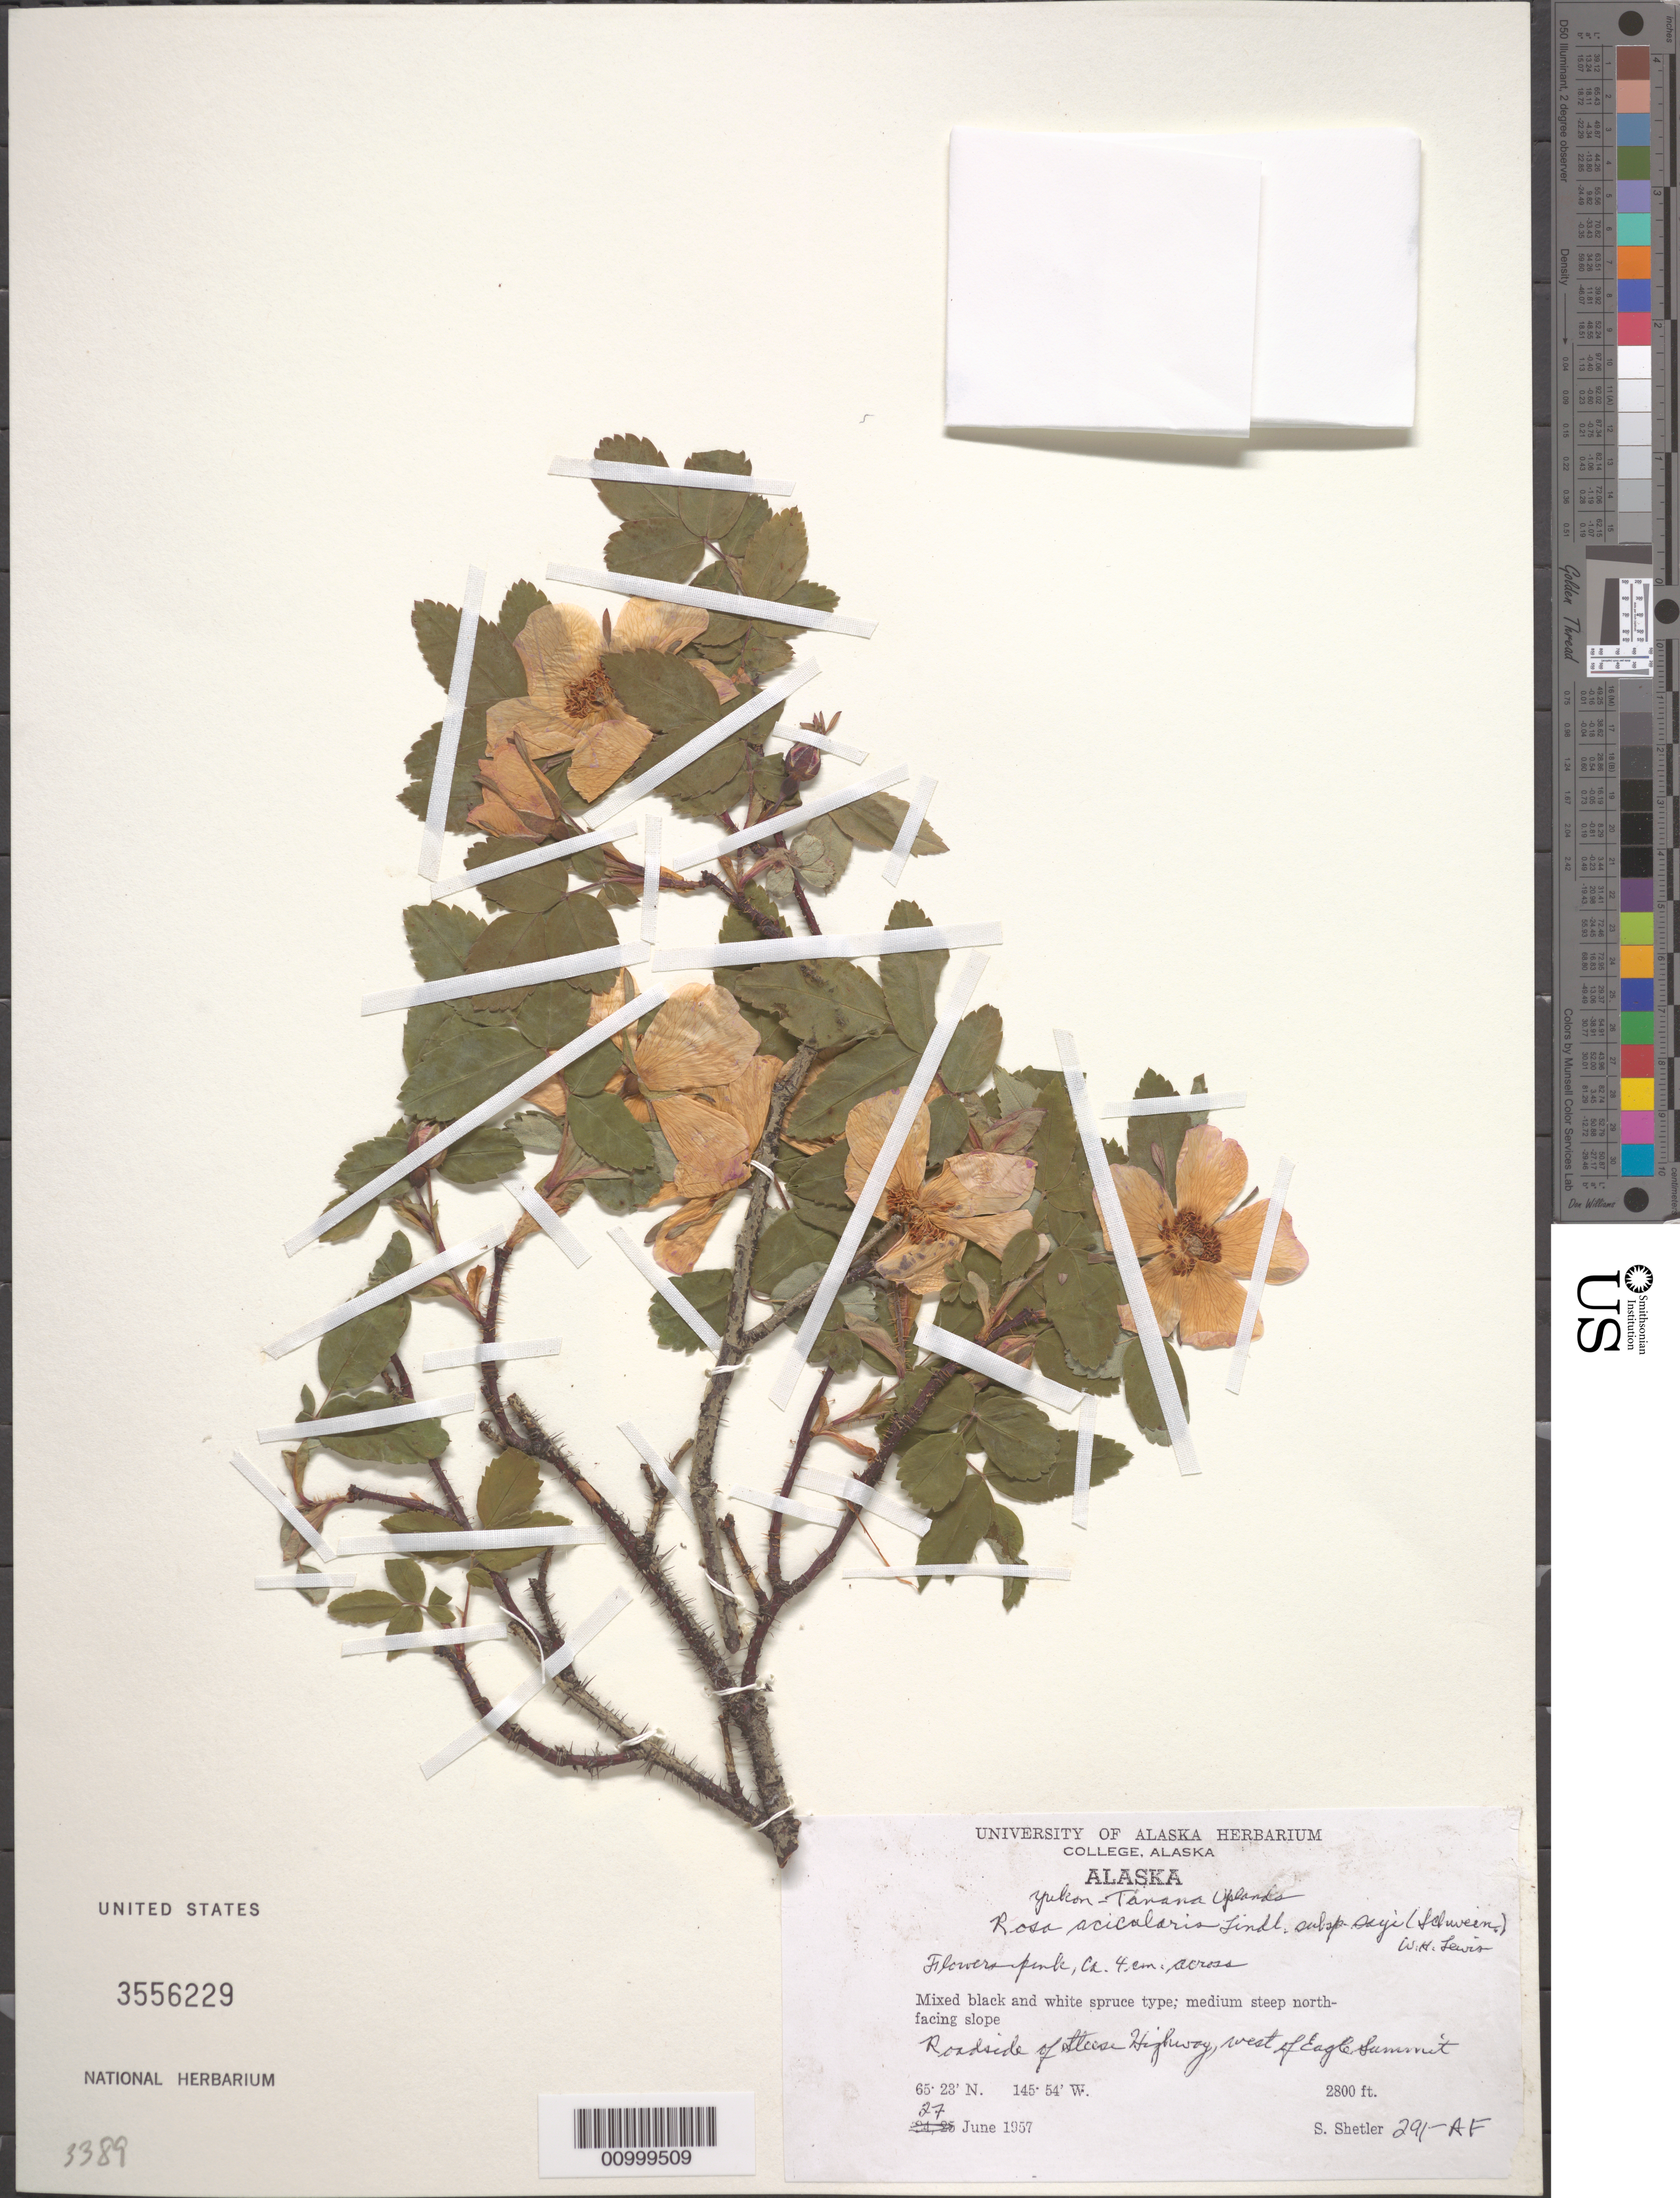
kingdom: Plantae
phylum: Tracheophyta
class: Magnoliopsida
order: Rosales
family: Rosaceae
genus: Rosa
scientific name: Rosa acicularis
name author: Lindl.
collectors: S. Shetler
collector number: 291-AF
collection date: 1957-06-27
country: United States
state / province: Alaska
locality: Yukon-Tanana Uplands. Roadside of Steese Highway, west of Eagle Summit.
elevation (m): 853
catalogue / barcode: US 3556229